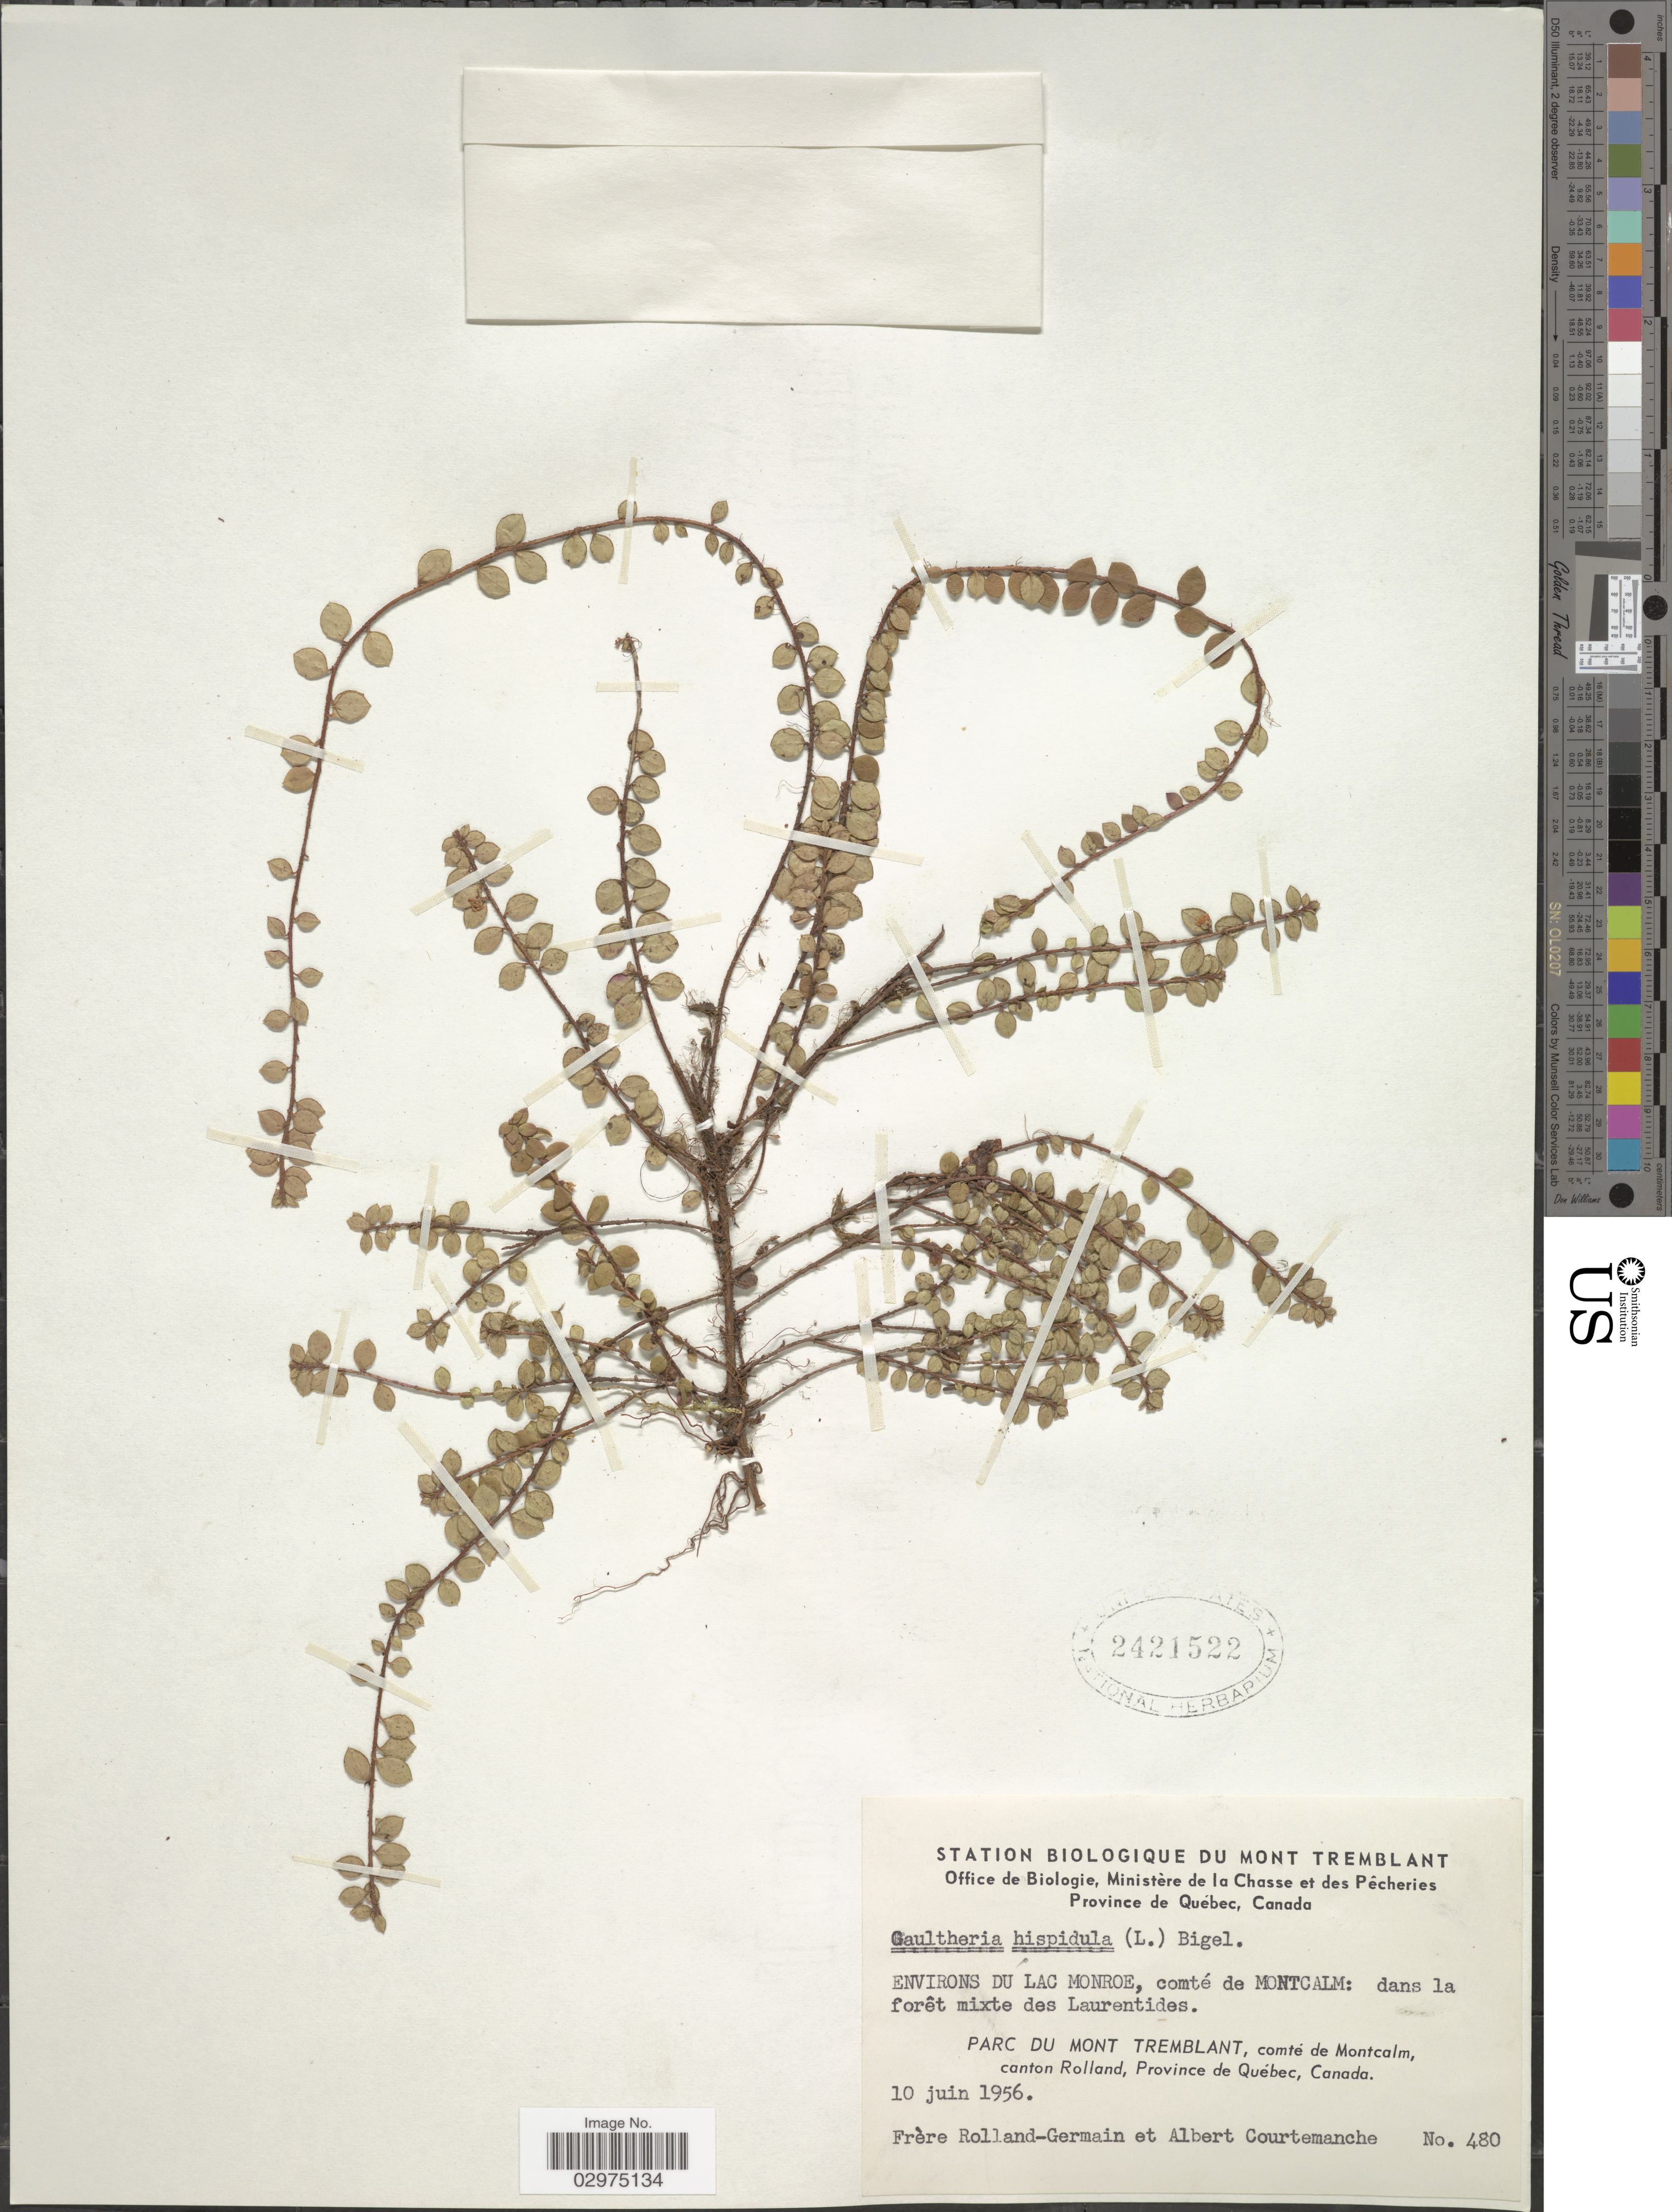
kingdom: Plantae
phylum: Tracheophyta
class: Magnoliopsida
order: Ericales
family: Ericaceae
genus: Gaultheria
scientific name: Gaultheria hispidula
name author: (L.) Muhl. ex Bigelow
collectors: Rolland-Germain & A. Courtemanche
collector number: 480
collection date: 1956-06-10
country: Canada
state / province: Quebec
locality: Environs du Lac Monroe, comté de Montcalm: dans la forêt mixte des Laurentides. Parc du Mont Tremblant, comté de Montcalm, canton Rolland, Province de Québec.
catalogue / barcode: US 2421522